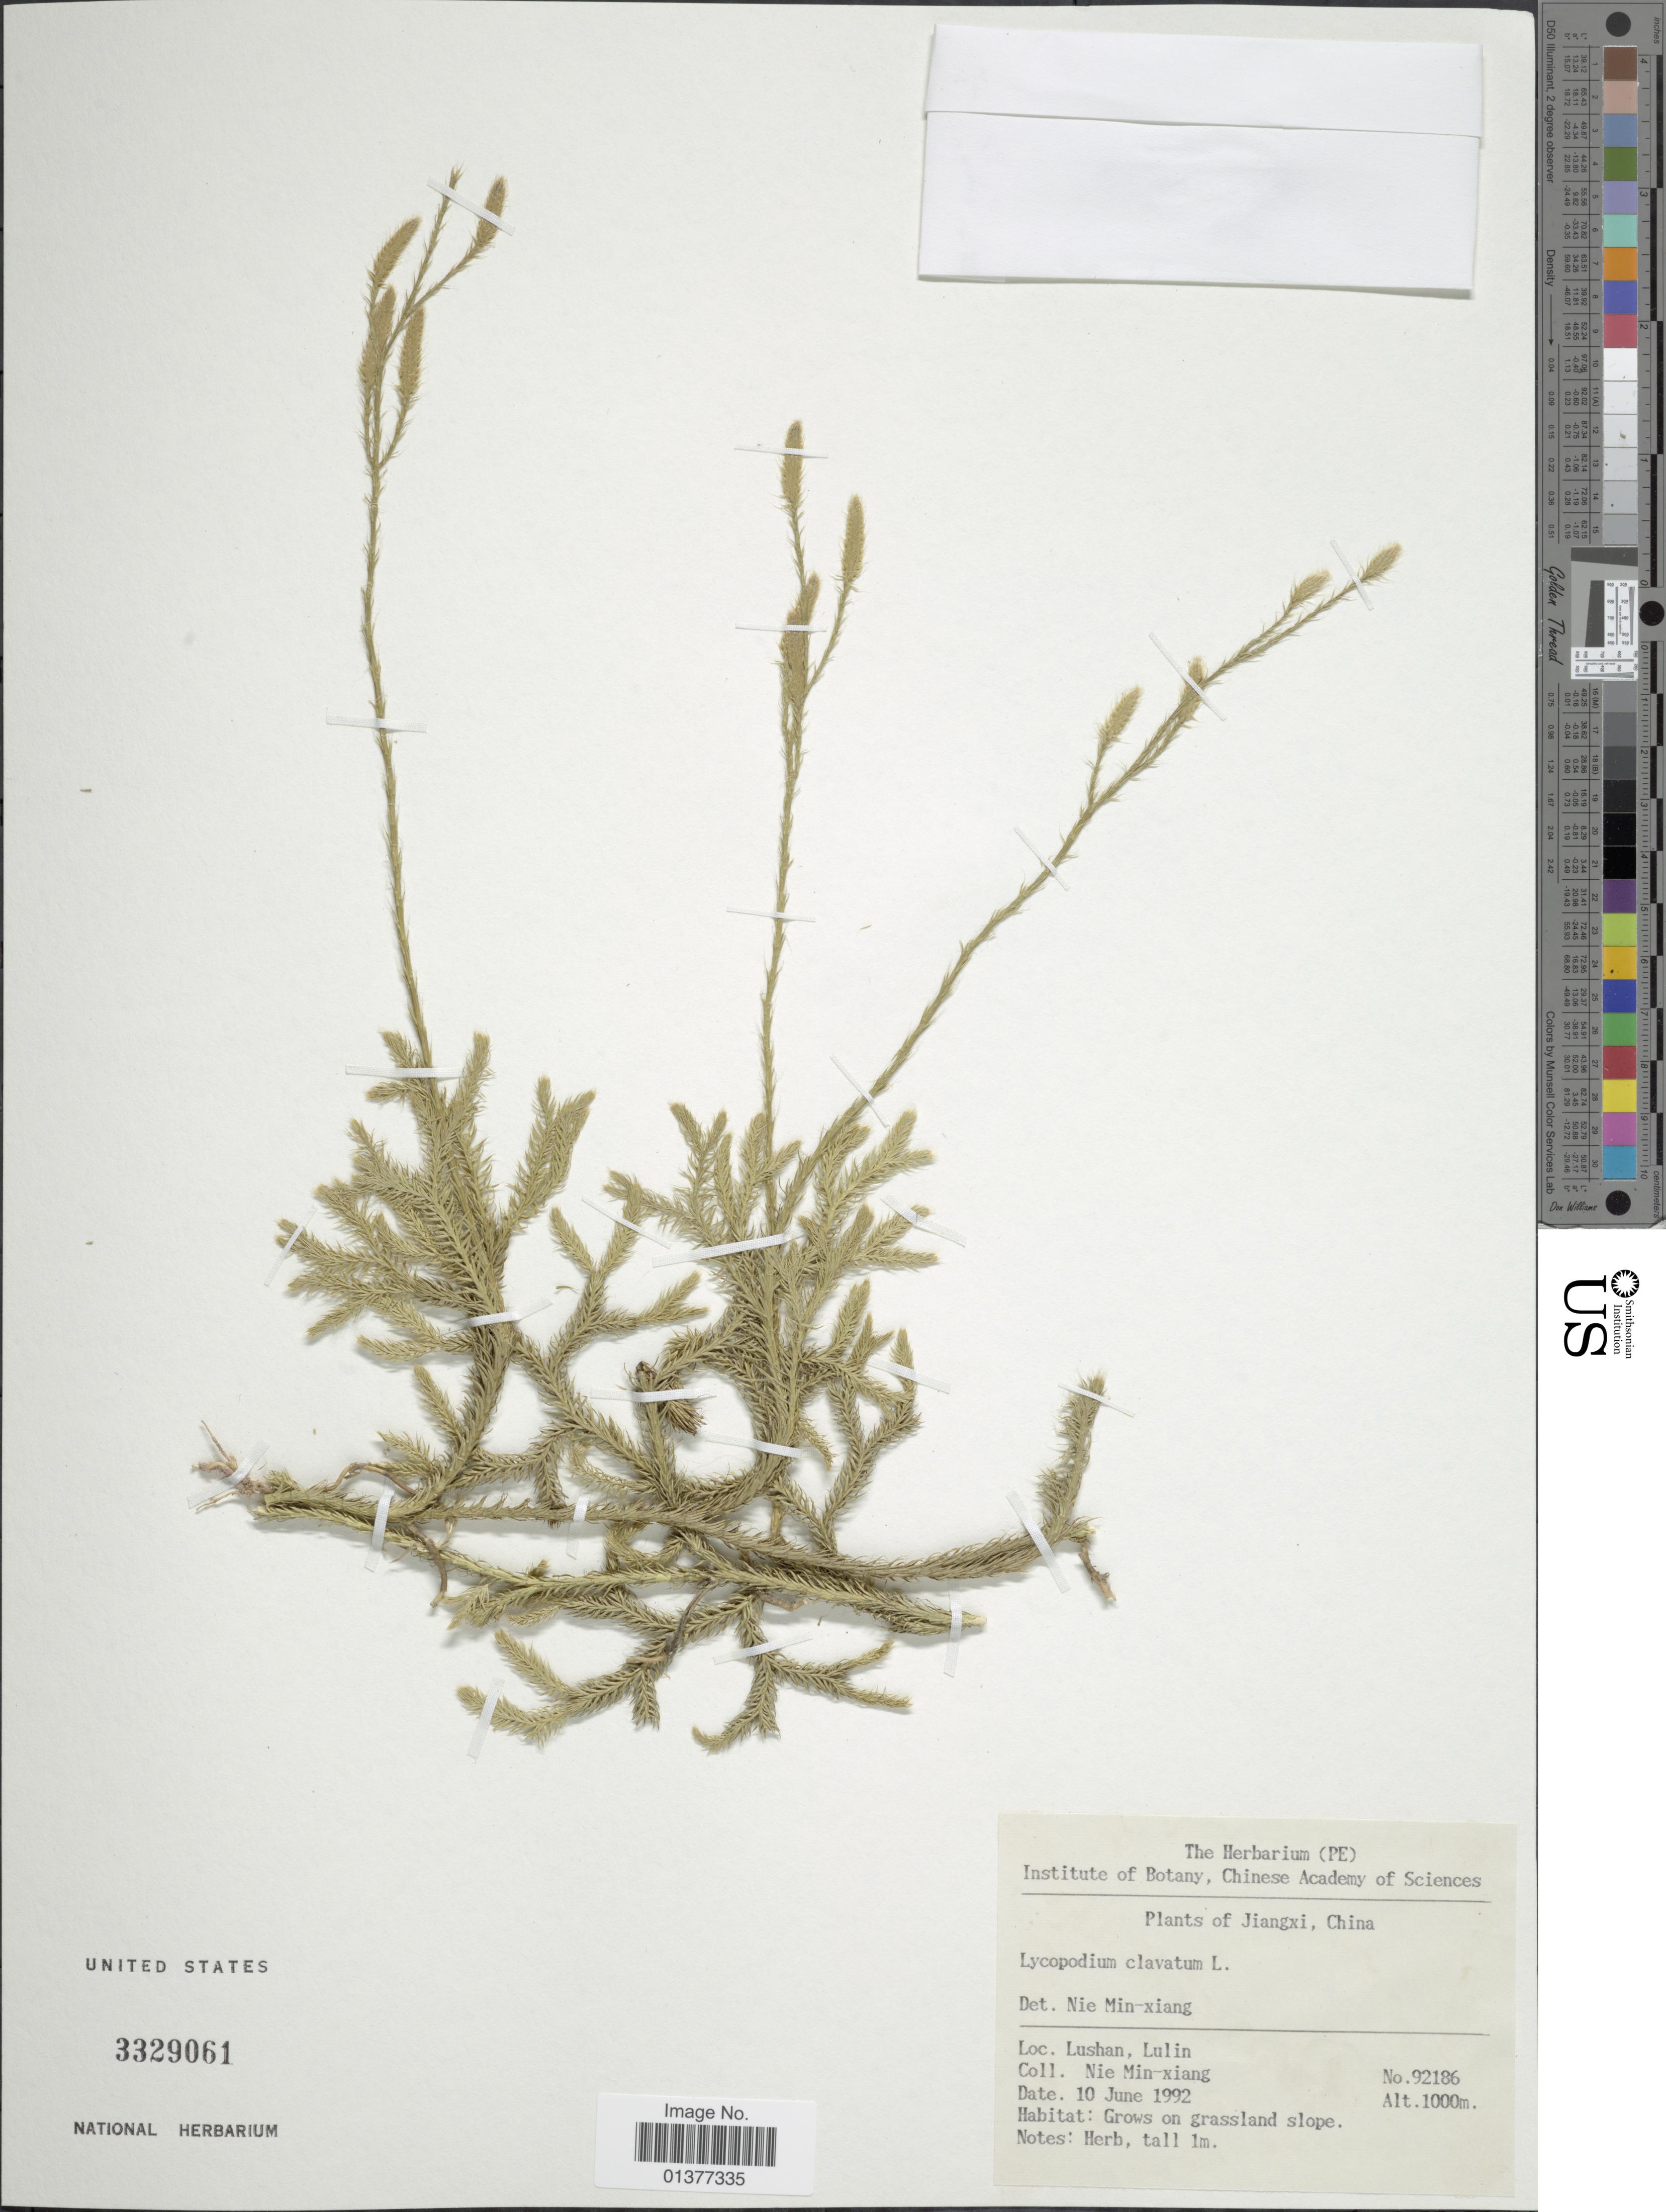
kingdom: Plantae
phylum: Tracheophyta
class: Lycopodiopsida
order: Lycopodiales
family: Lycopodiaceae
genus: Lycopodium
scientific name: Lycopodium clavatum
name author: L.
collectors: M. Nie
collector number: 92186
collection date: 1992-06-10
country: China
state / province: Jiangxi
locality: Lushan, Lulin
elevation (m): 1000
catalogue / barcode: US 3329061